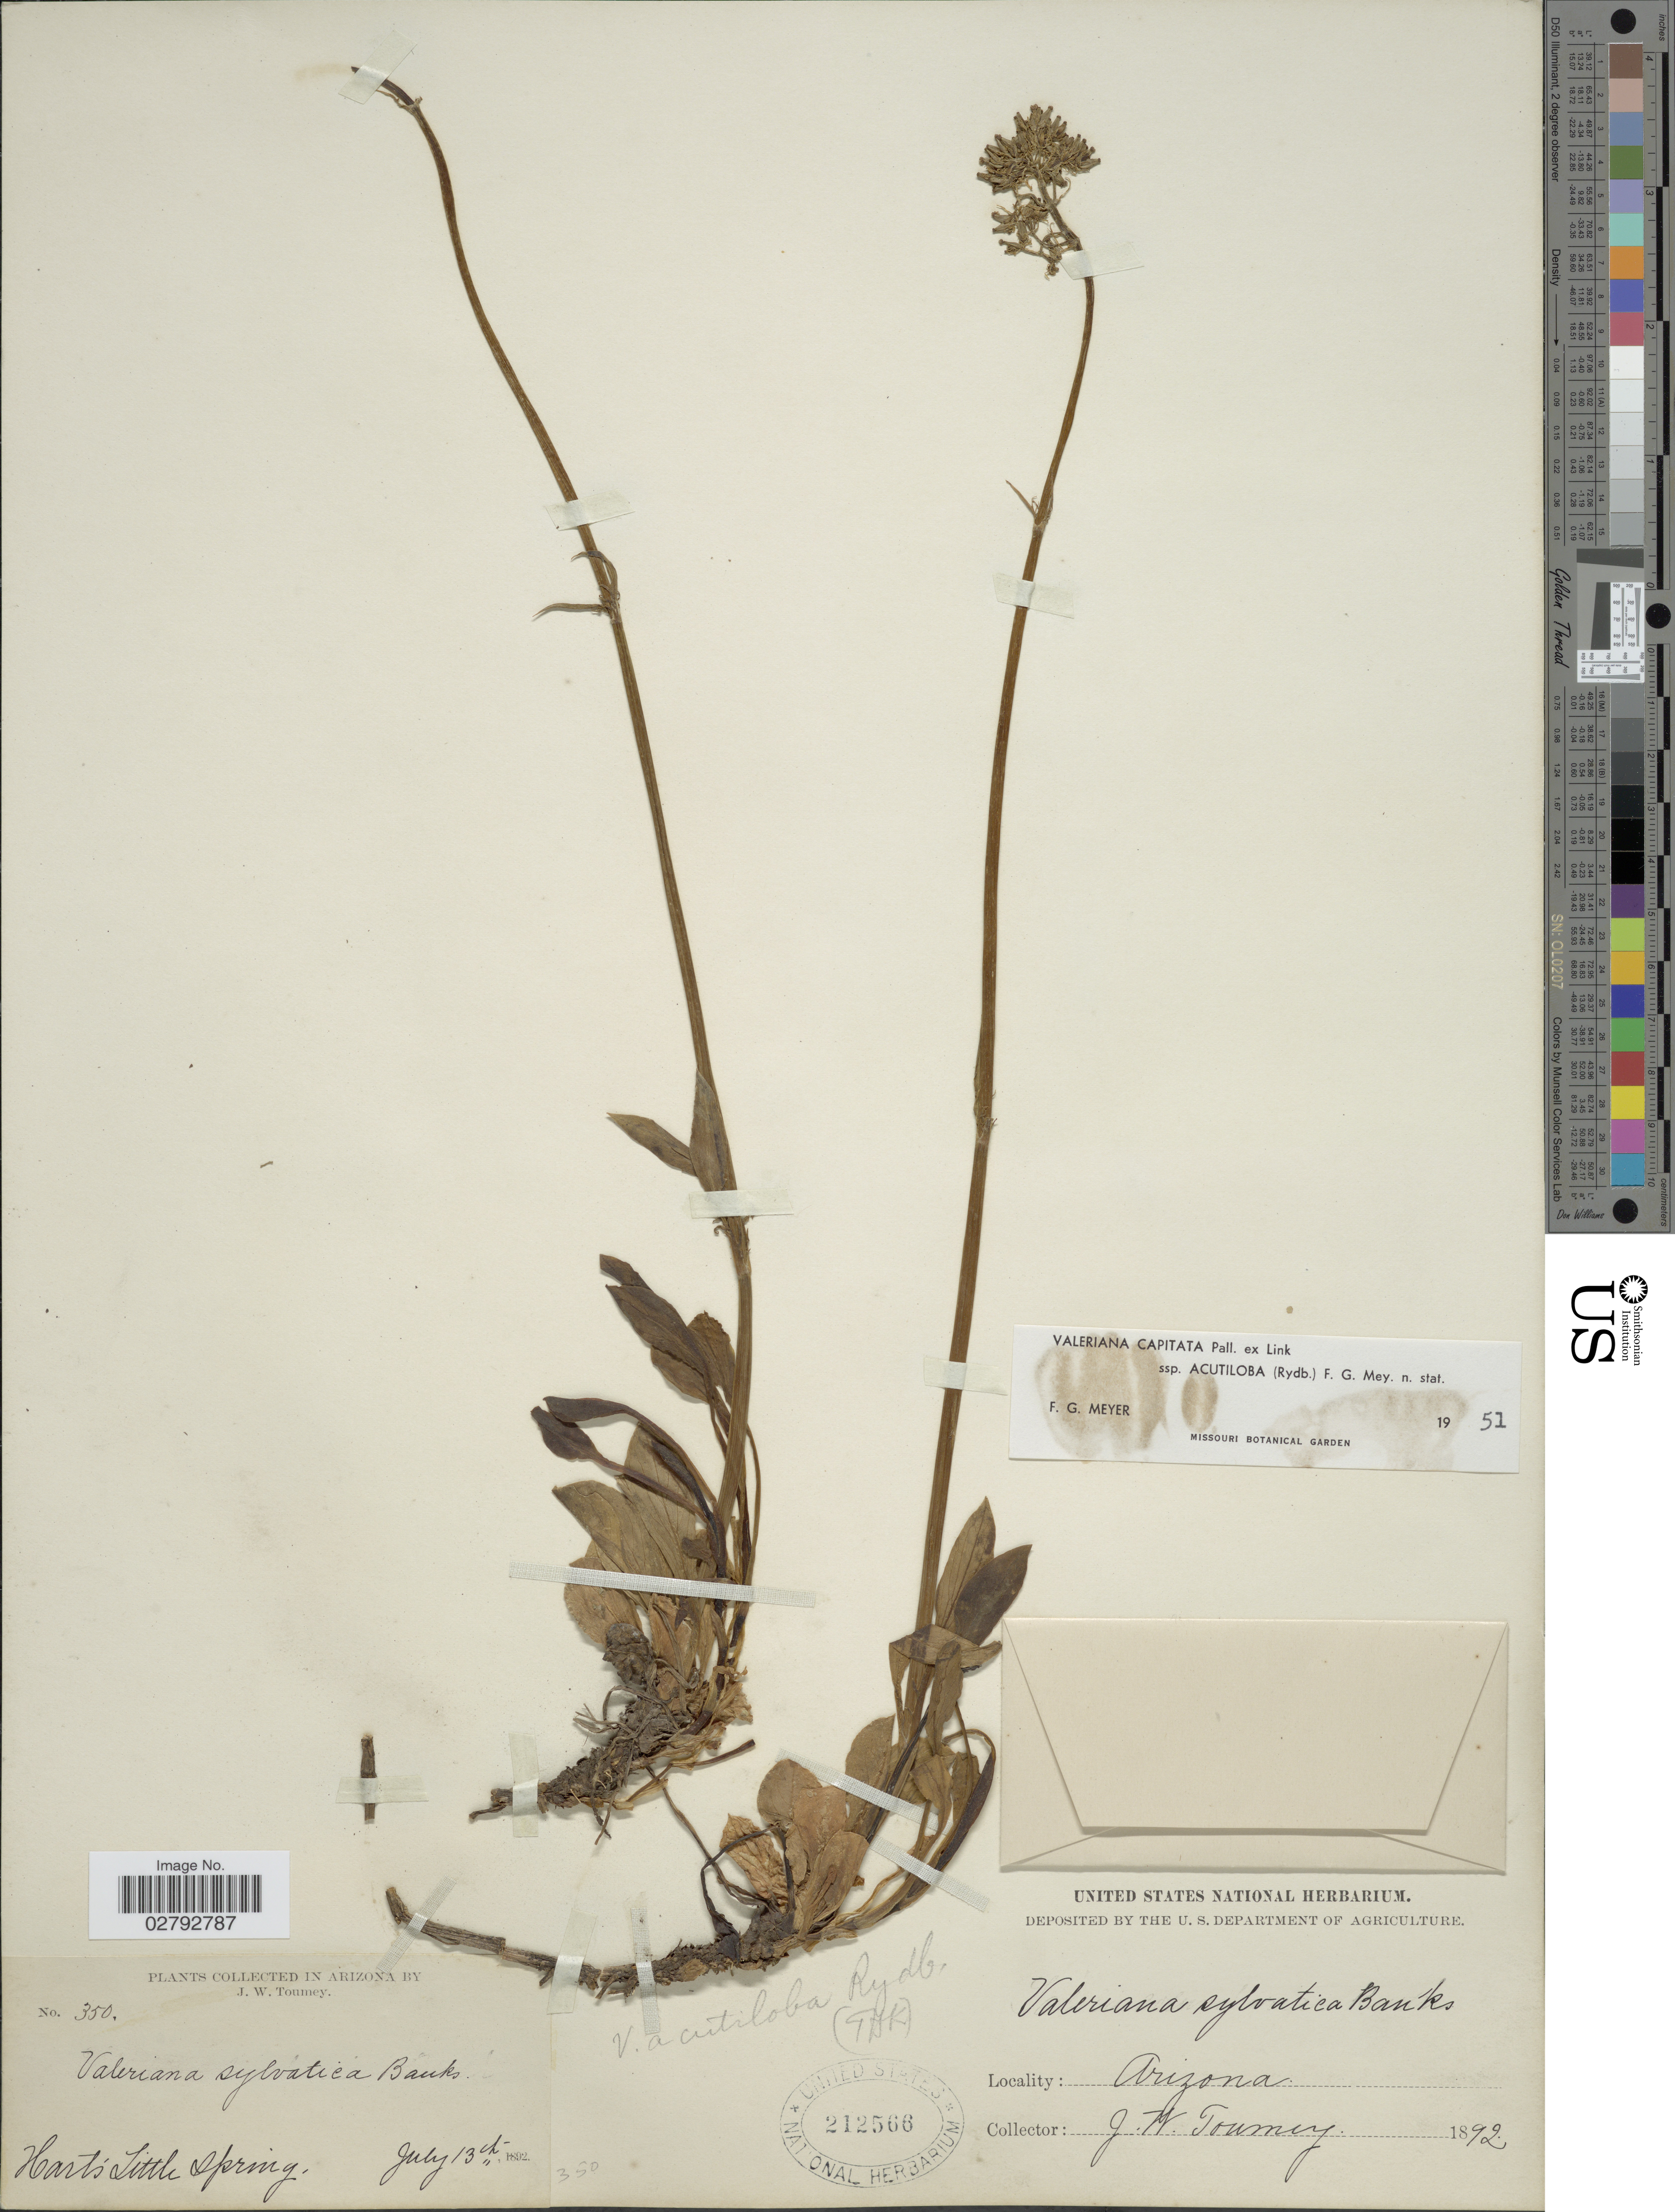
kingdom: Plantae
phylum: Tracheophyta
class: Magnoliopsida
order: Dipsacales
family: Caprifoliaceae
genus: Valeriana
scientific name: Valeriana capitata subsp. acutiloba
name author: Pall. ex Link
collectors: J. W. Toumey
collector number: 350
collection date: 1892-07-13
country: United States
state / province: Arizona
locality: Hart's Little Spring.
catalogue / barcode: US 212566